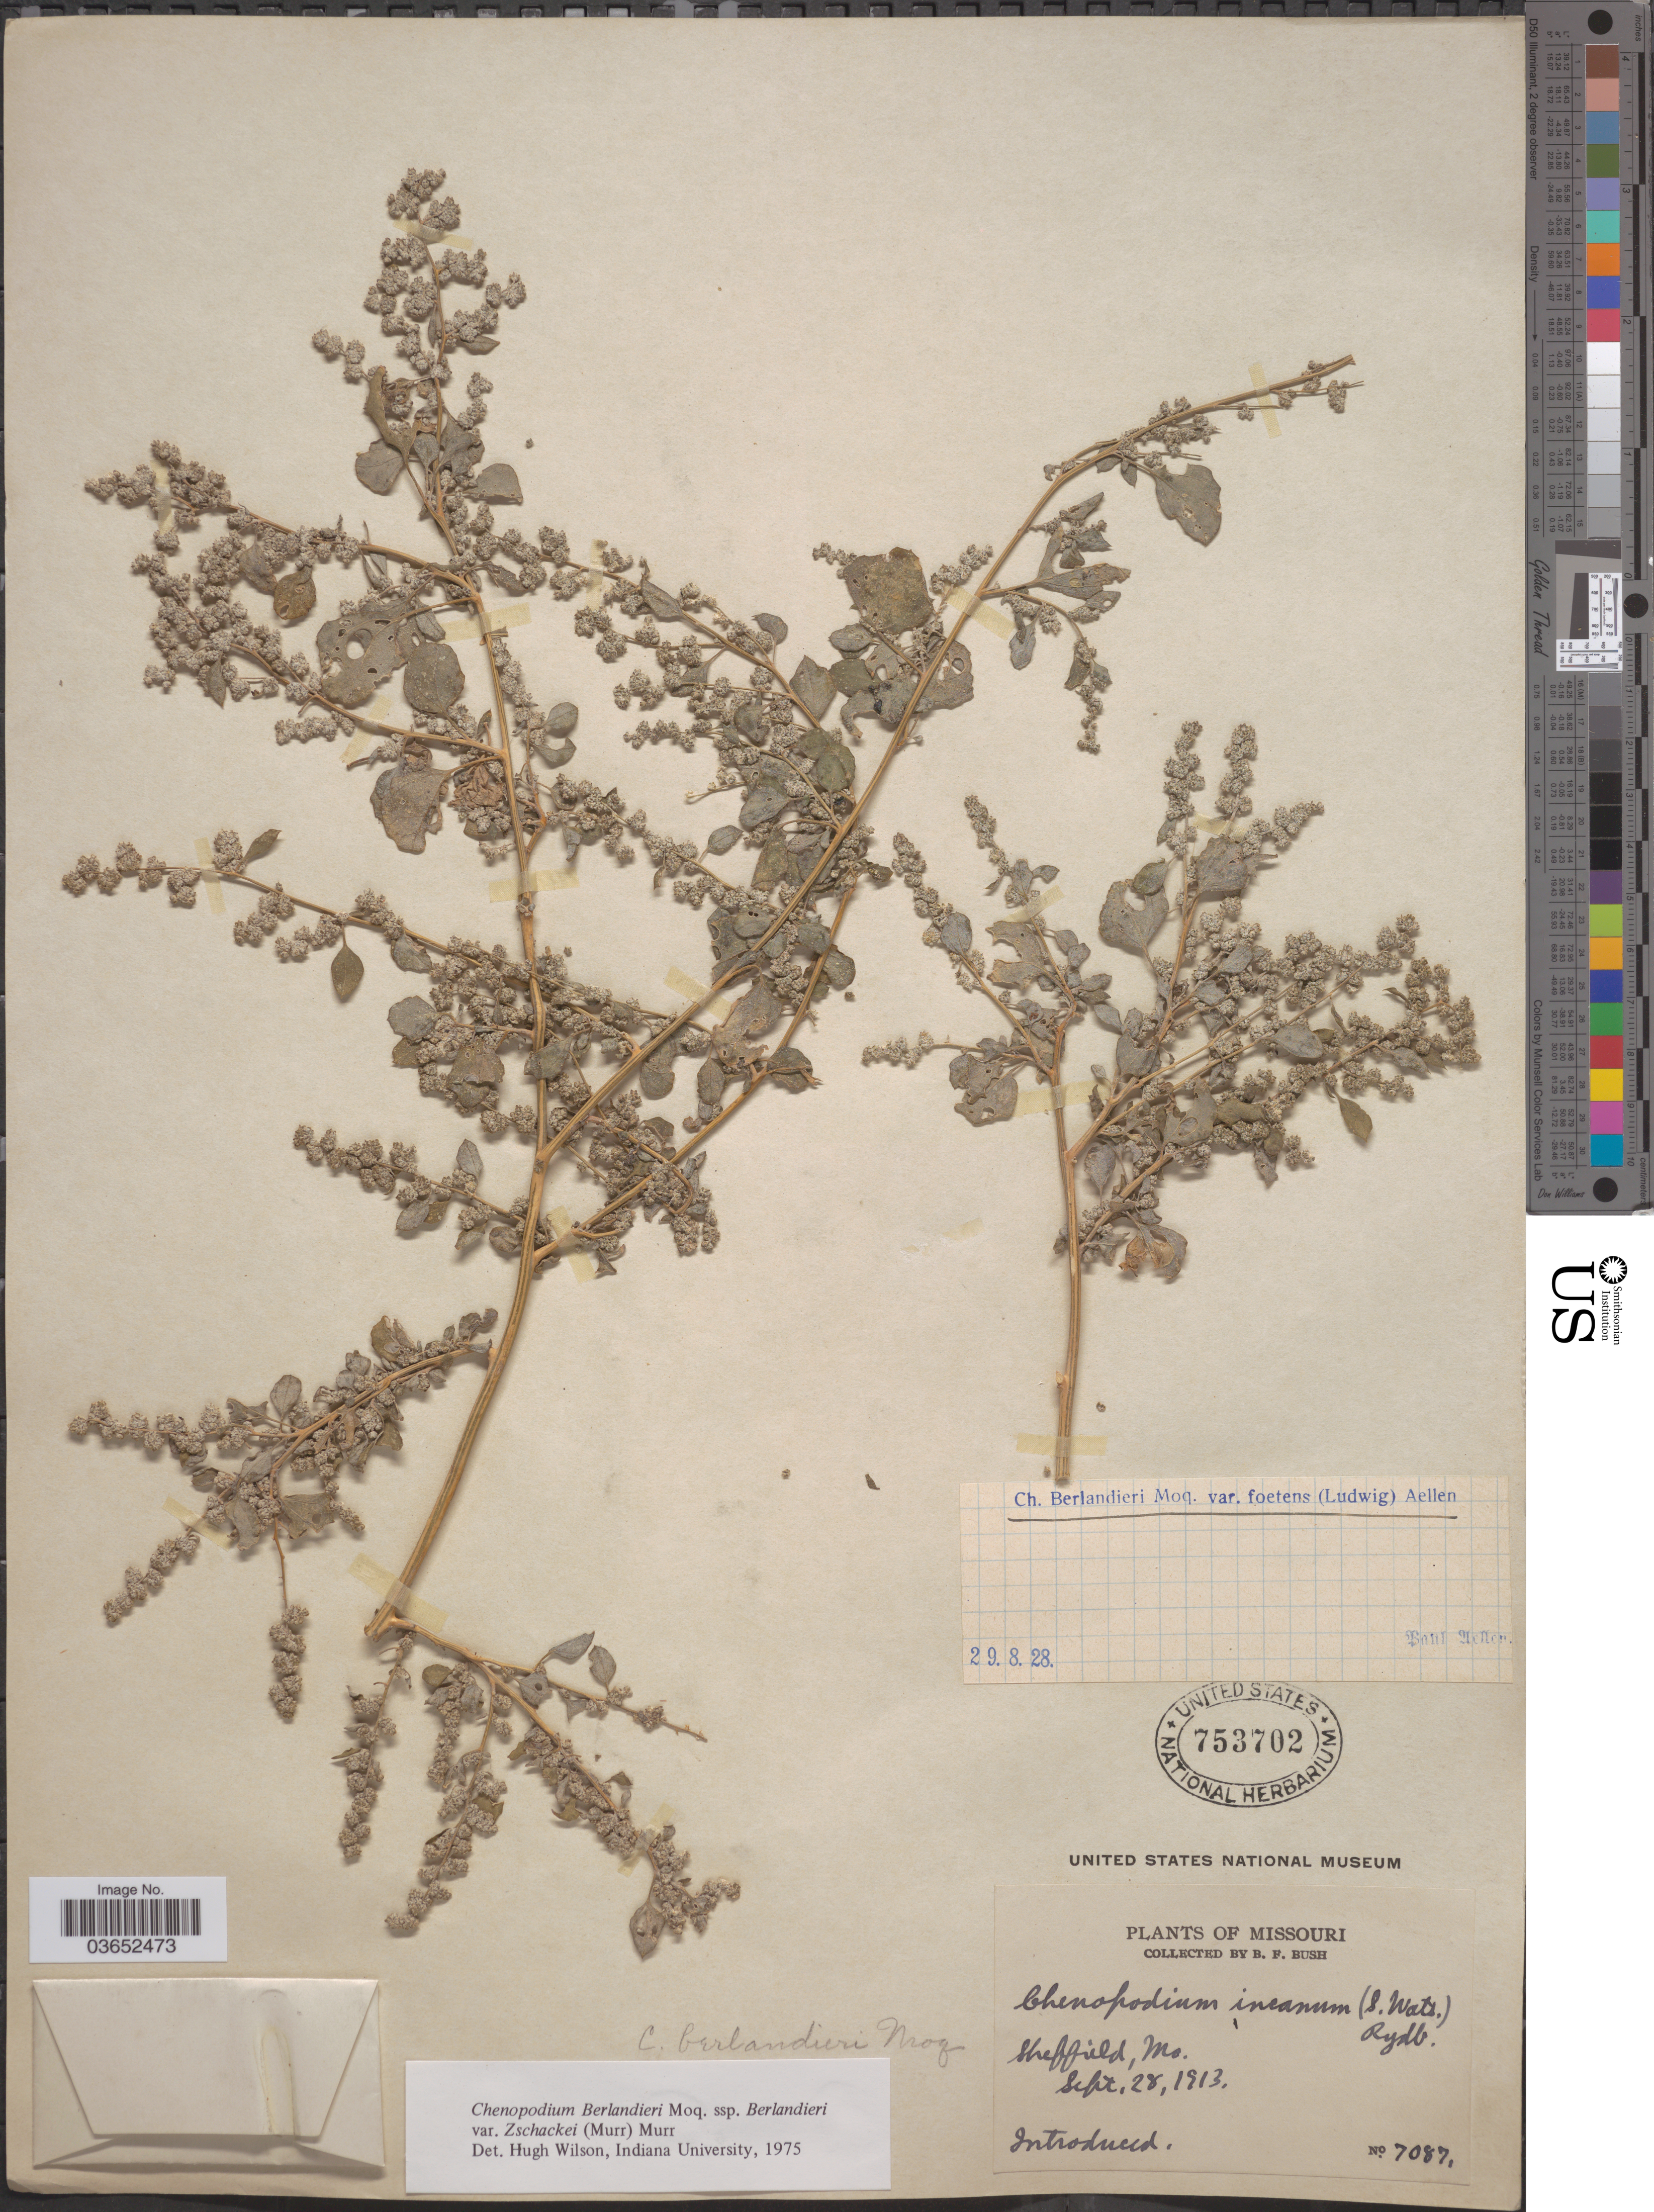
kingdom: Plantae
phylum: Tracheophyta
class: Magnoliopsida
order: Caryophyllales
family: Amaranthaceae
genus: Chenopodium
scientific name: Chenopodium berlandieri var. typicum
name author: A. Ludw. ex Graebn.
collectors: B. F. Bush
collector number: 7087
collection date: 1913-09-28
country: United States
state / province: Missouri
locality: Sheffield.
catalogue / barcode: US 753702